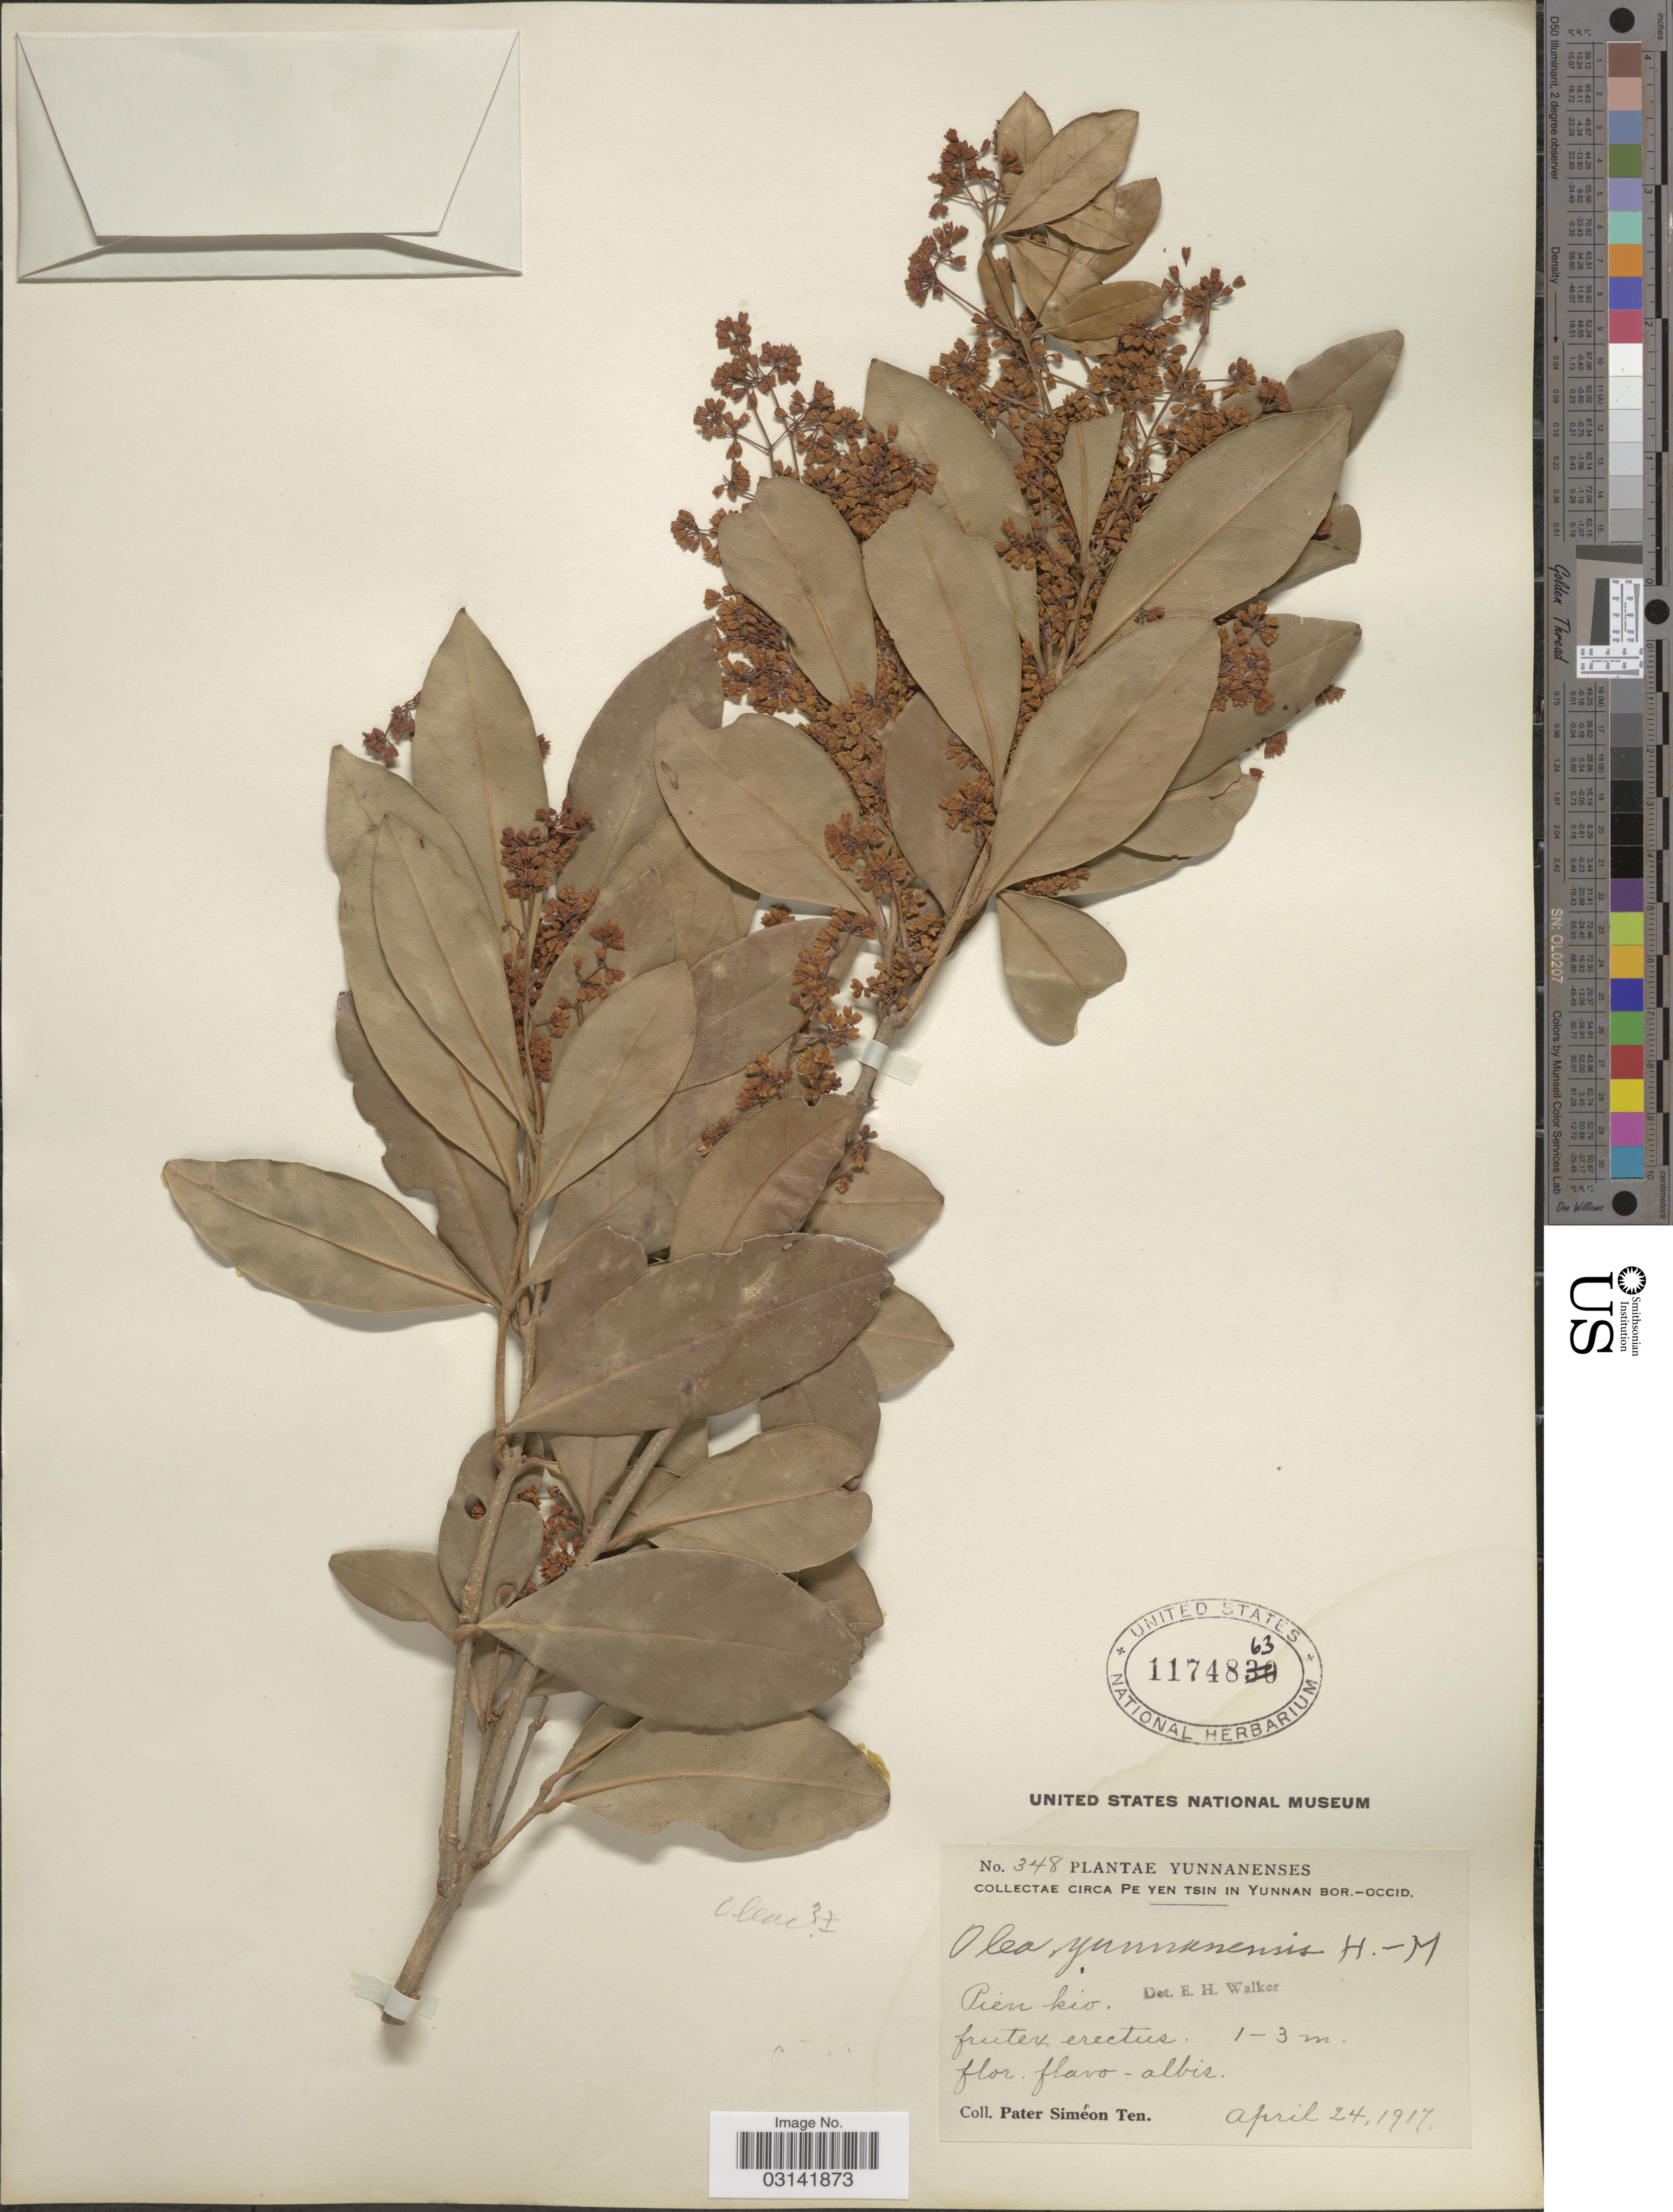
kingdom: Plantae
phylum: Tracheophyta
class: Magnoliopsida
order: Lamiales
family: Oleaceae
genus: Olea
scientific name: Olea yuennanensis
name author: Hand.-Mazz.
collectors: P. S. Ten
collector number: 348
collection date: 1917-04-24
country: China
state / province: Yunnan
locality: Circa Pe Yen Tsin in Yunnan Bor.-Occid., Pien kio.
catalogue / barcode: US 1174863